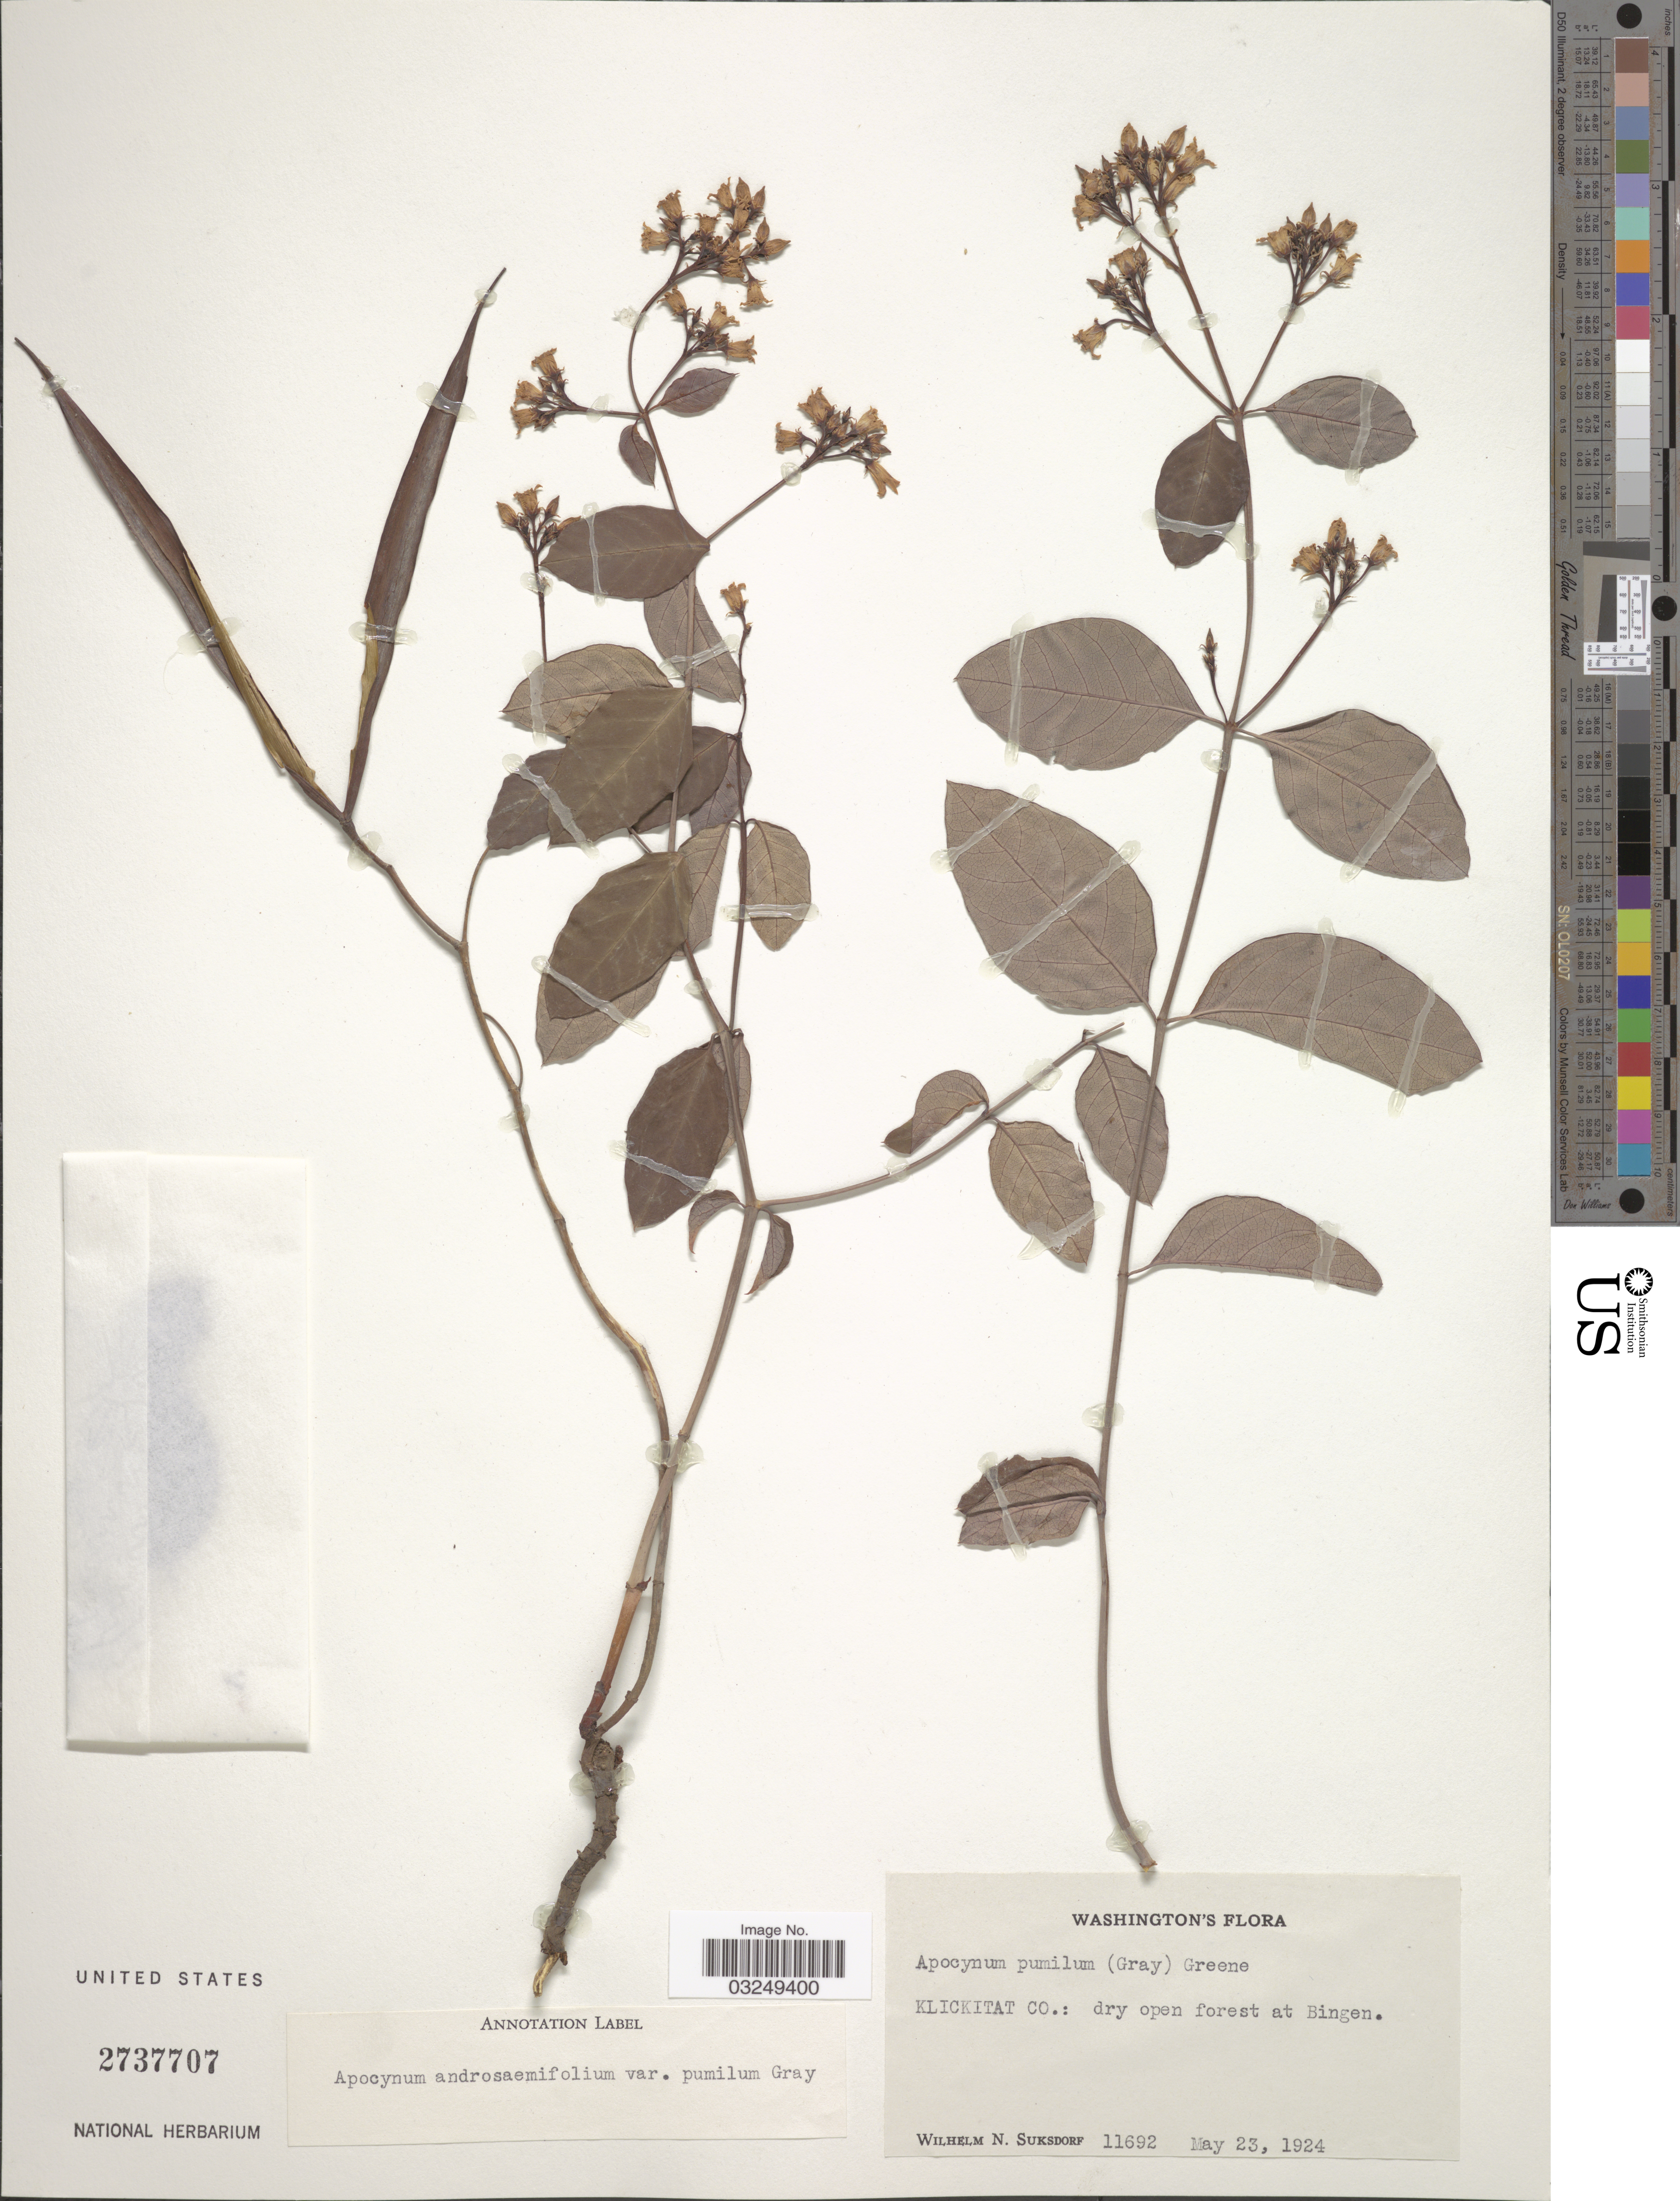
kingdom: Plantae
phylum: Tracheophyta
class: Magnoliopsida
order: Gentianales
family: Apocynaceae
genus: Apocynum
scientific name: Apocynum androsaemifolium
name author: L.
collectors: W. N. Suksdorf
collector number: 11692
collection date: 1924-05-23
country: United States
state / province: Washington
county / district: Klickitat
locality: Klickitat Co.: dry open forest at Bingen.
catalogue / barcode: US 2737707